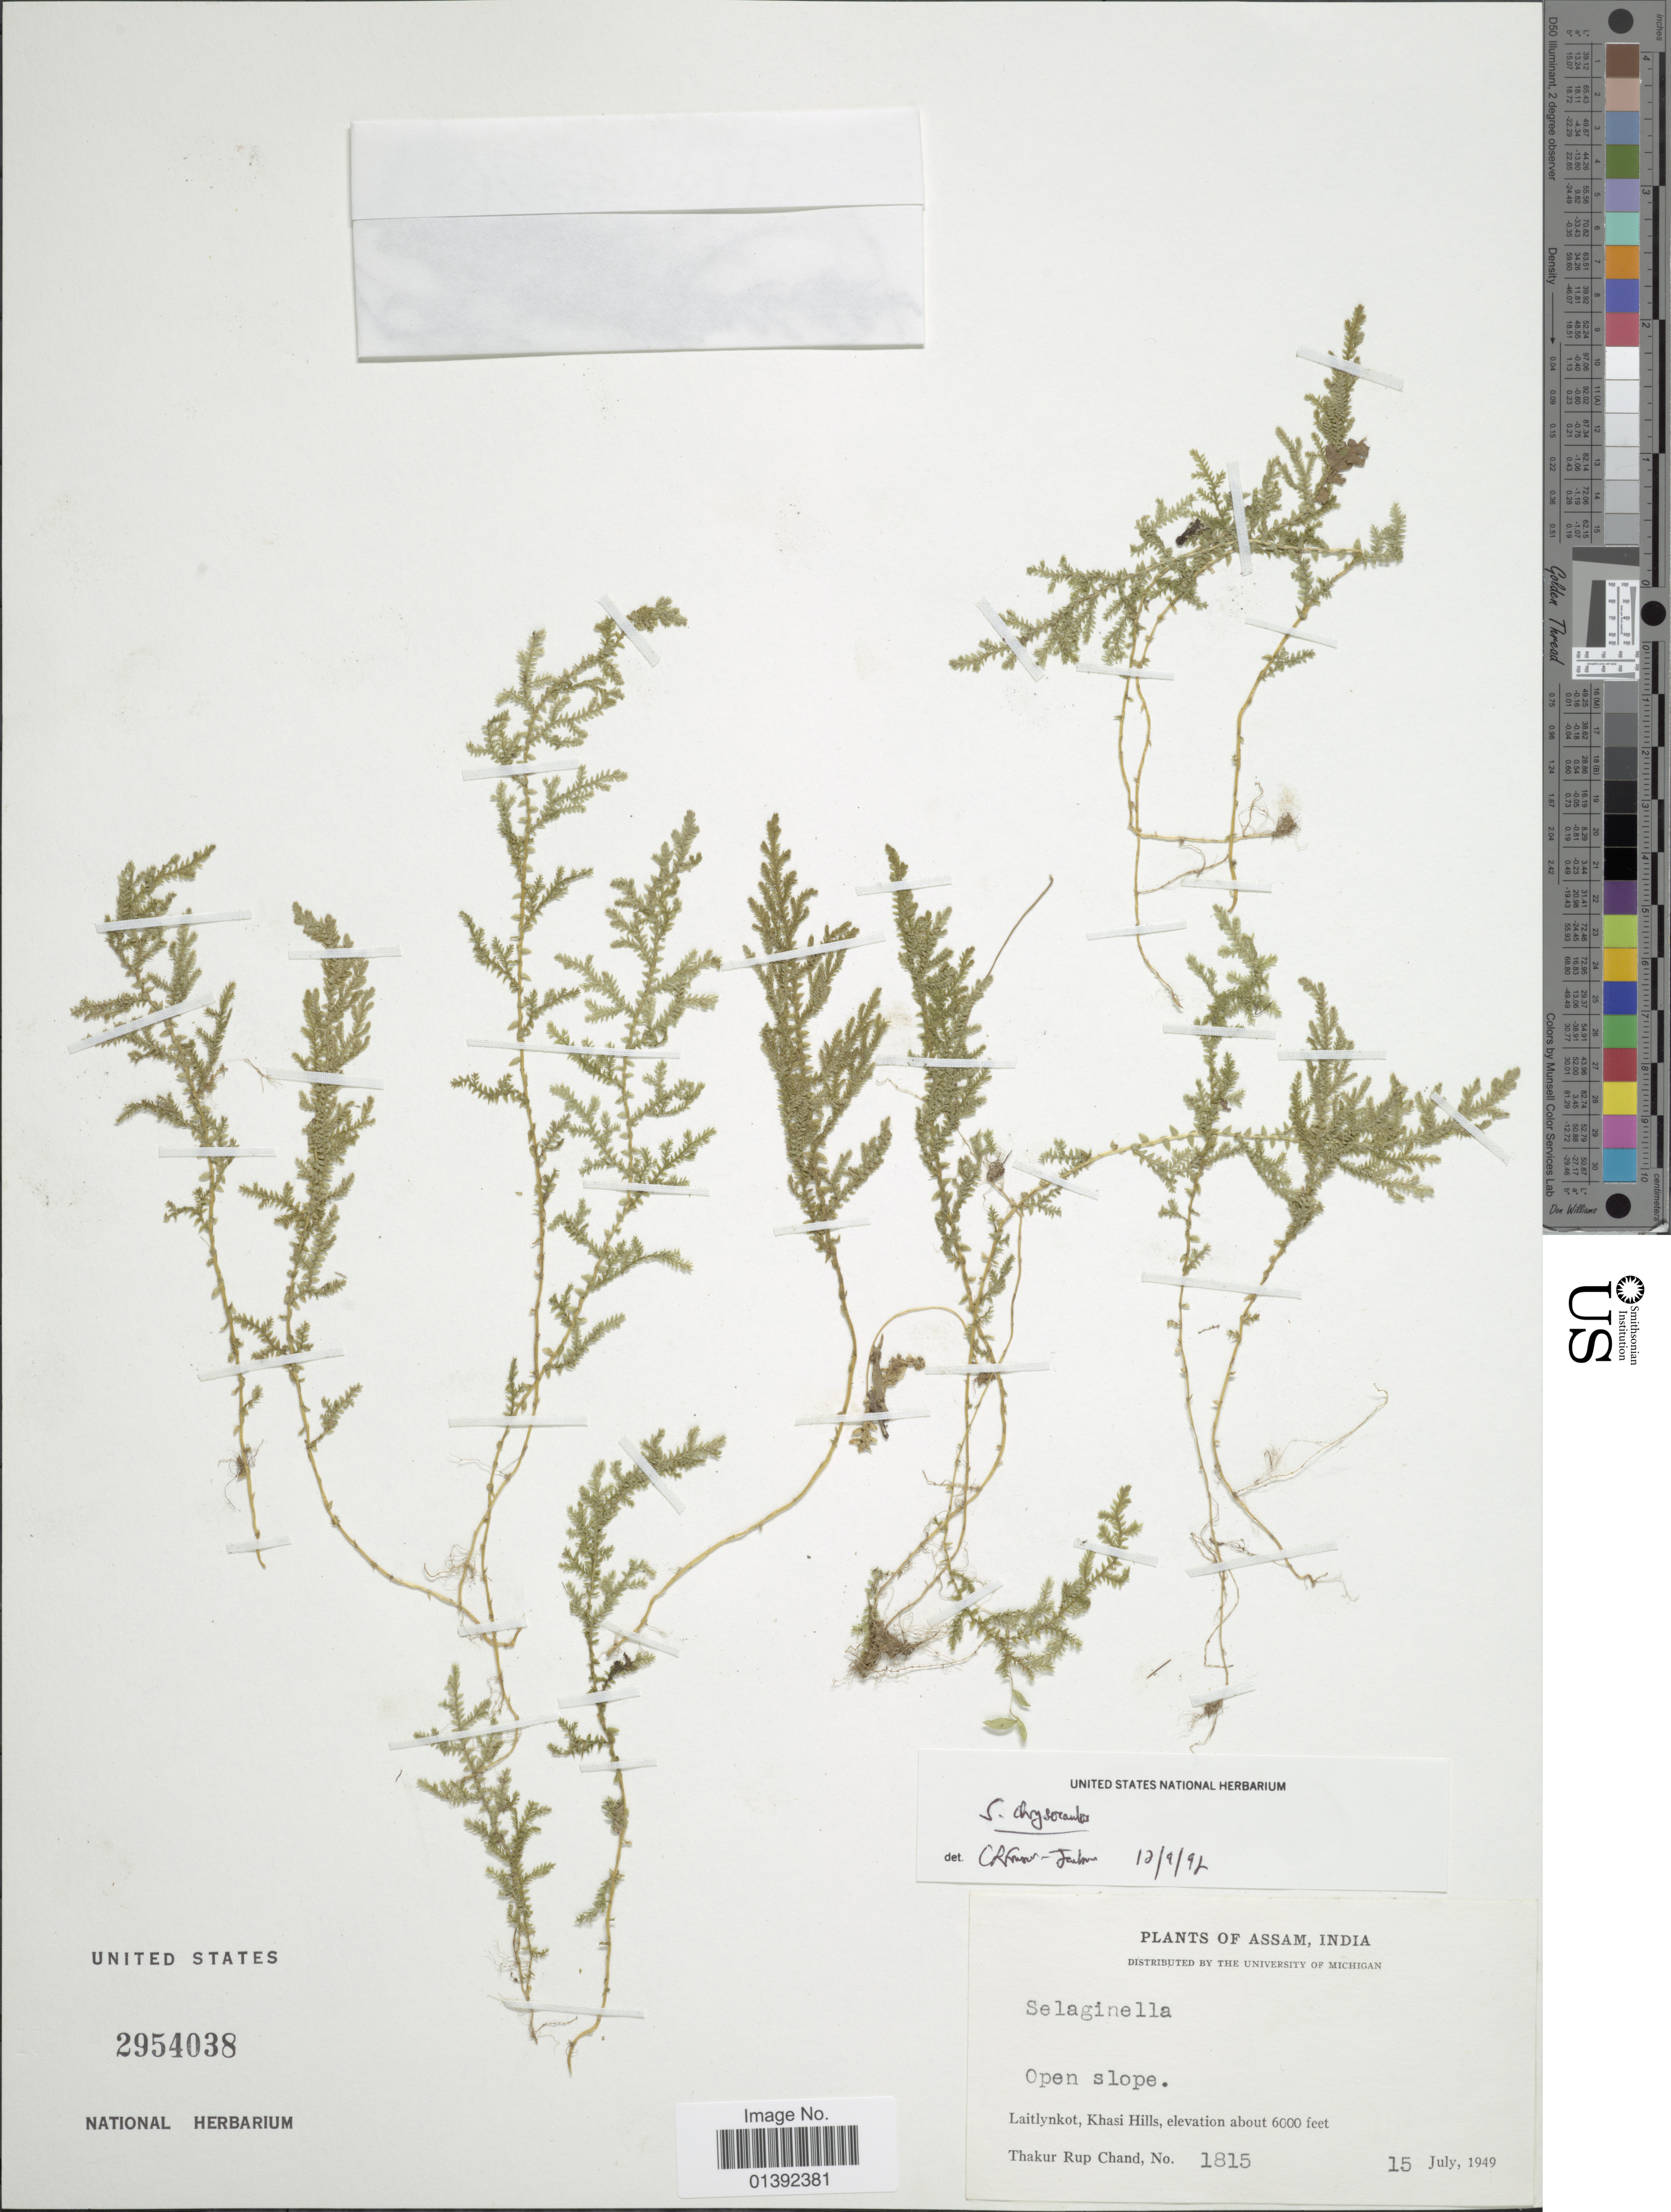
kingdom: Plantae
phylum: Tracheophyta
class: Lycopodiopsida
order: Selaginellales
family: Selaginellaceae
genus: Selaginella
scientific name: Selaginella sp.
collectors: T. R. Chand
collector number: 1815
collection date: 1949-07-15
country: India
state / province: Meghalaya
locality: Laitlynkot, Khasi Hills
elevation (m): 1829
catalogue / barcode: US 2954038